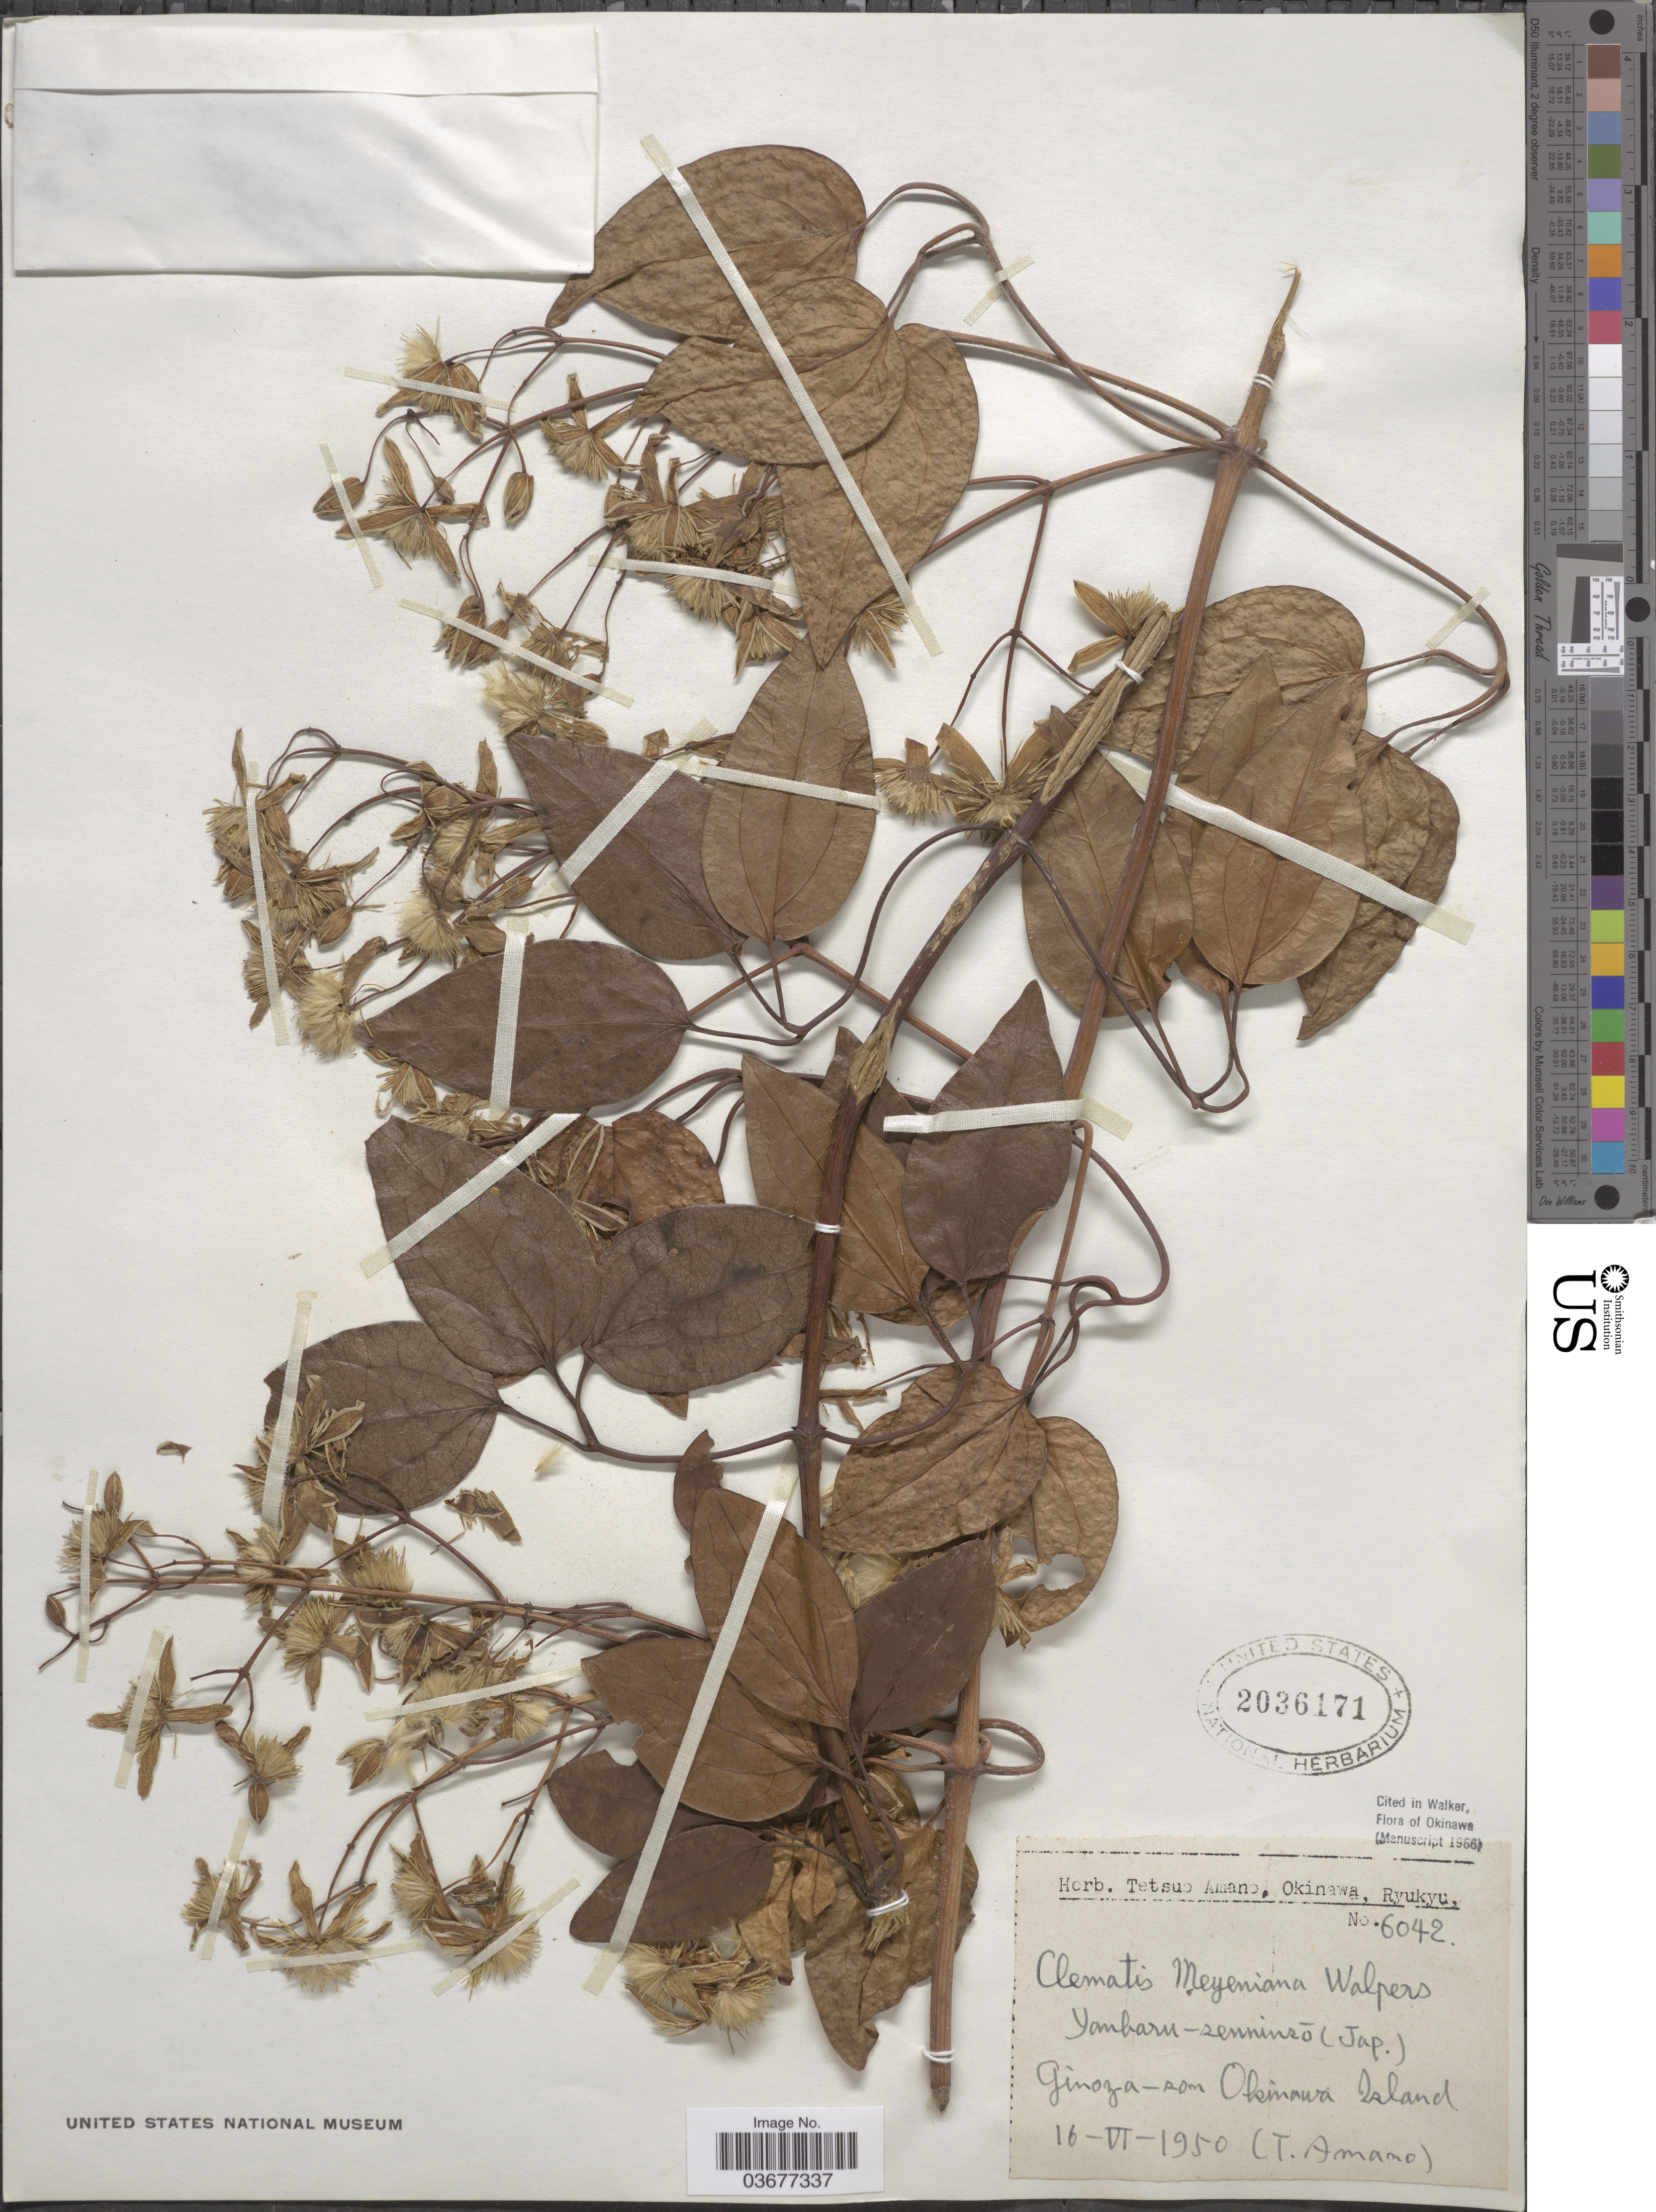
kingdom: Plantae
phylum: Tracheophyta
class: Magnoliopsida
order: Ranunculales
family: Ranunculaceae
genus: Clematis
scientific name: Clematis meyeniana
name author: Walp.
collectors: T. Amano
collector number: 6042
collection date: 1950-06-16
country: Japan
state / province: Okinawa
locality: Yanbaru-senninso. Ginoza-son Okinawa Island.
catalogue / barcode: US 2036171